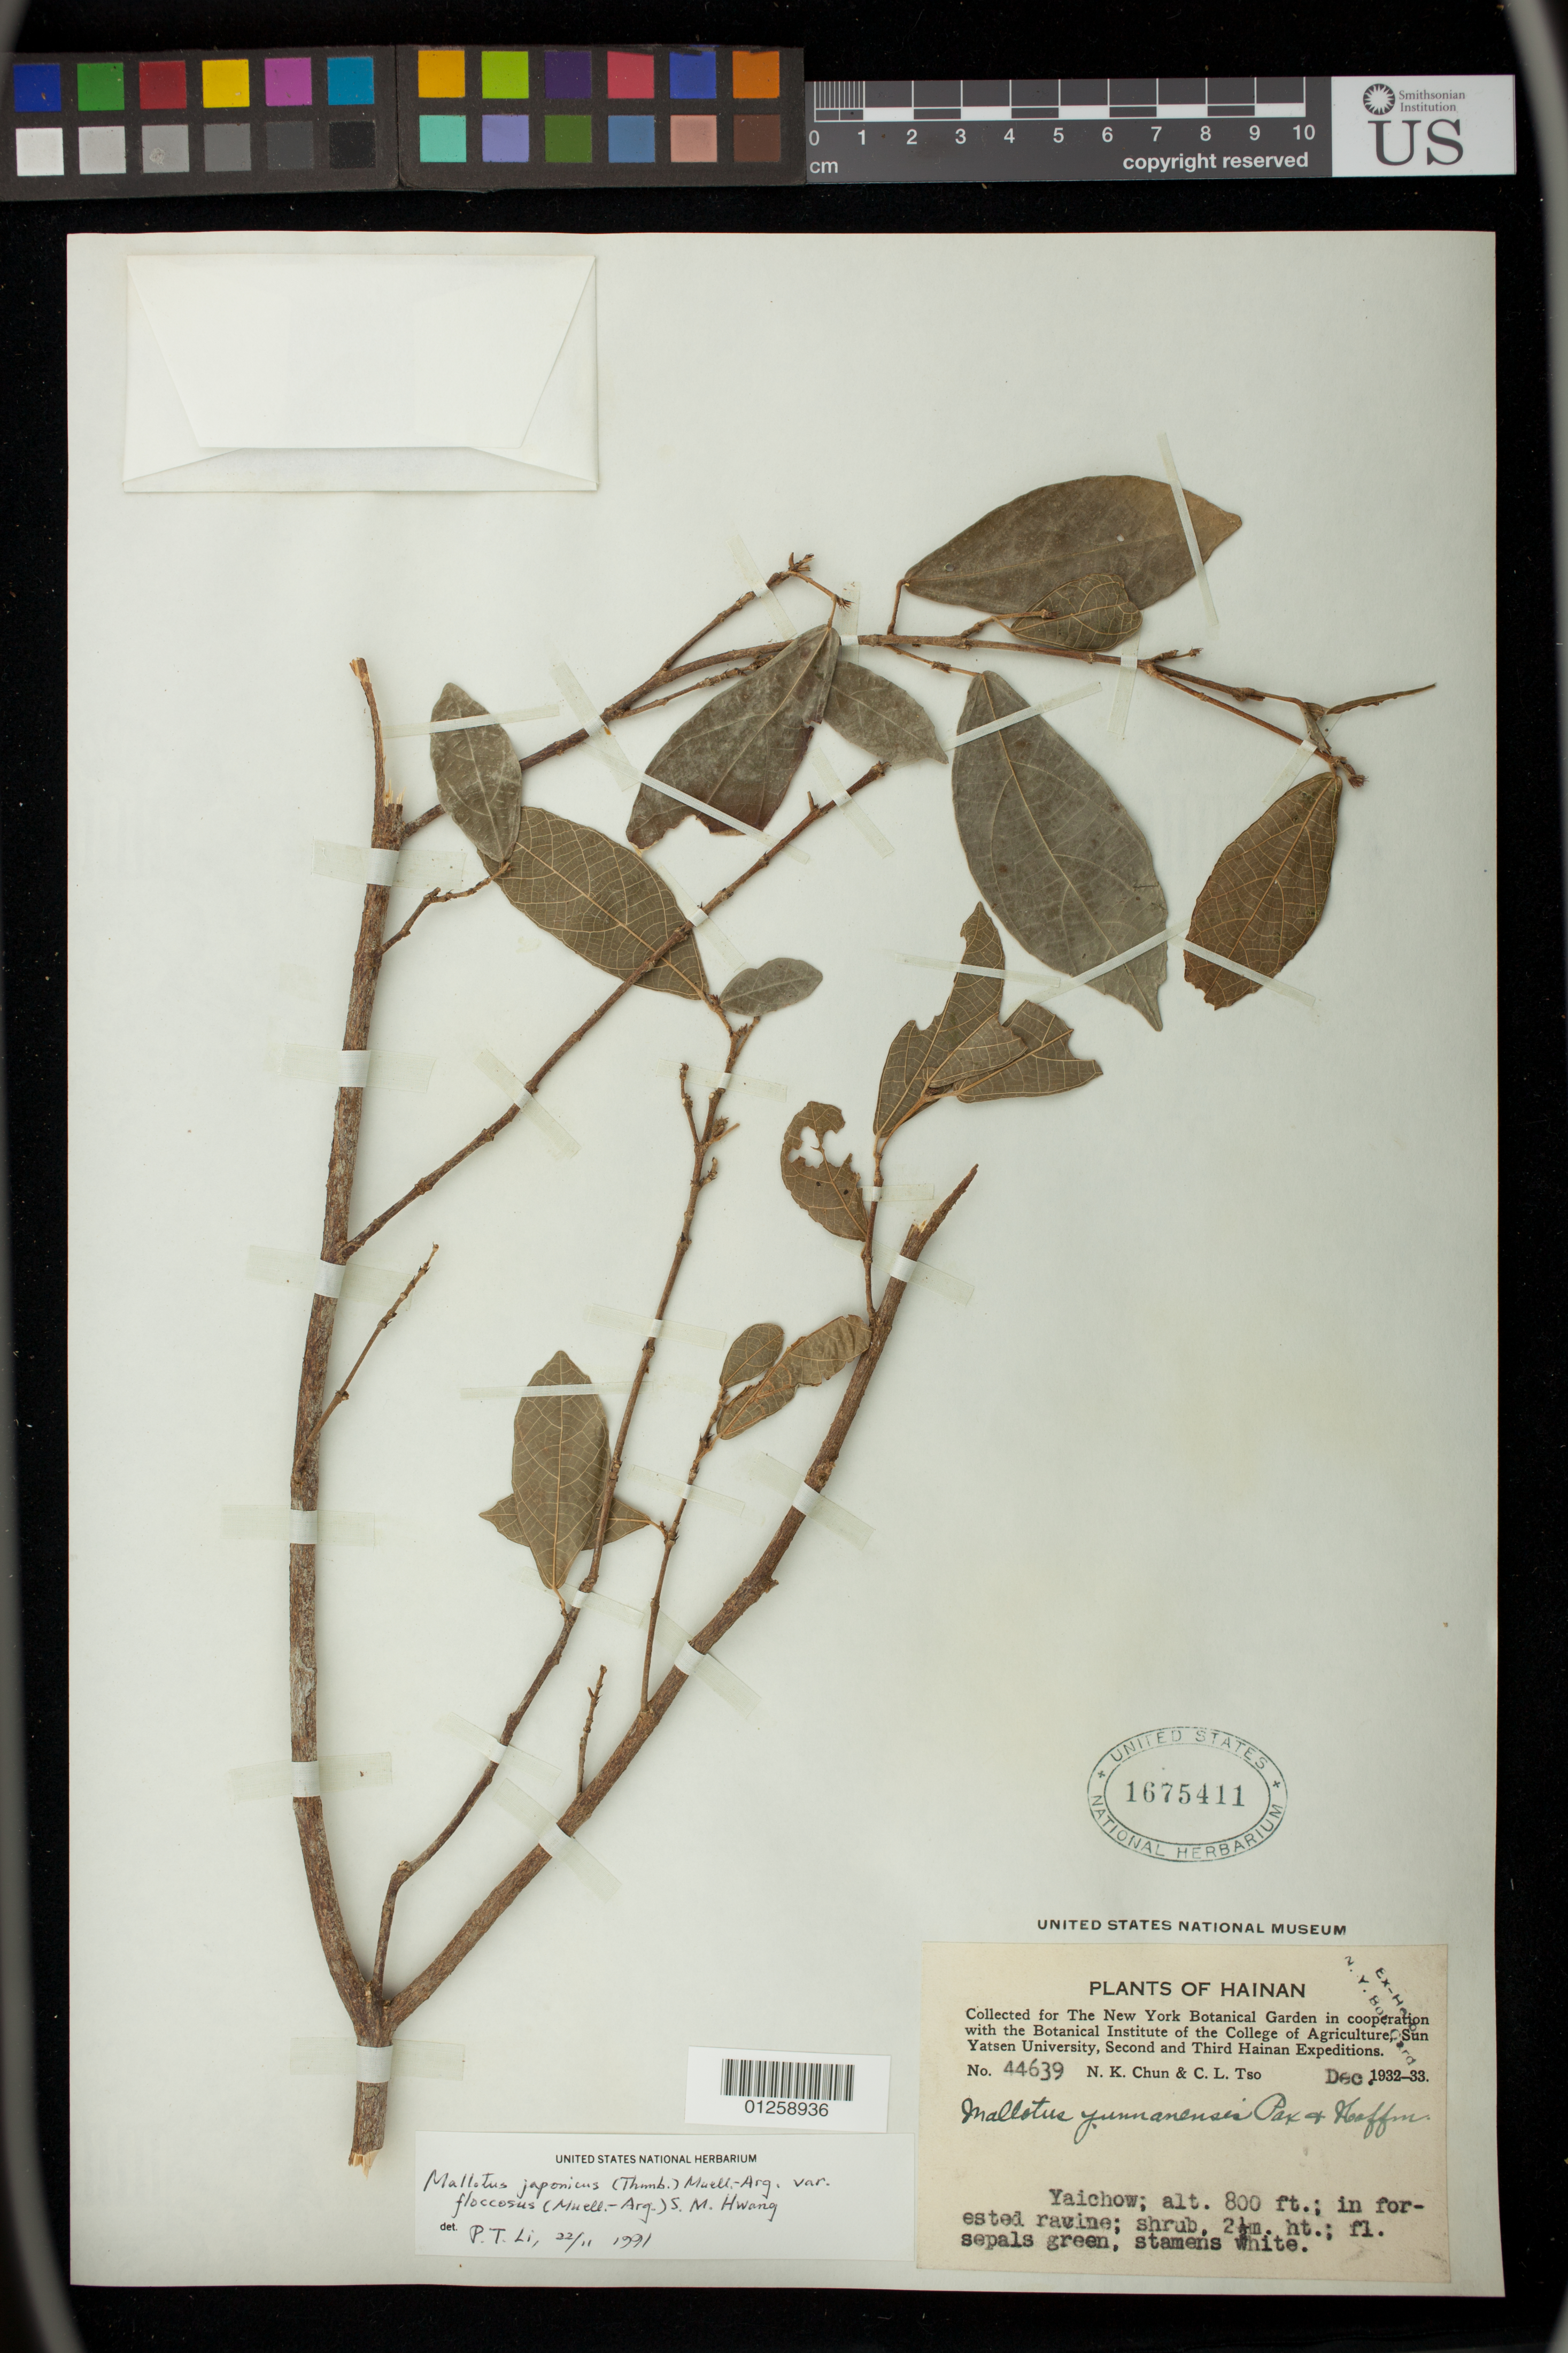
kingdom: Plantae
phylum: Tracheophyta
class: Magnoliopsida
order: Malpighiales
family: Euphorbiaceae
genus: Mallotus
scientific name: Mallotus japonicus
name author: (Spreng.) Müll. Arg.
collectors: N. K. Chun & C. Tso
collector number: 44639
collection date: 1932-12/1933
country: China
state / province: Hainan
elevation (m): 244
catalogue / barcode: US 1675411